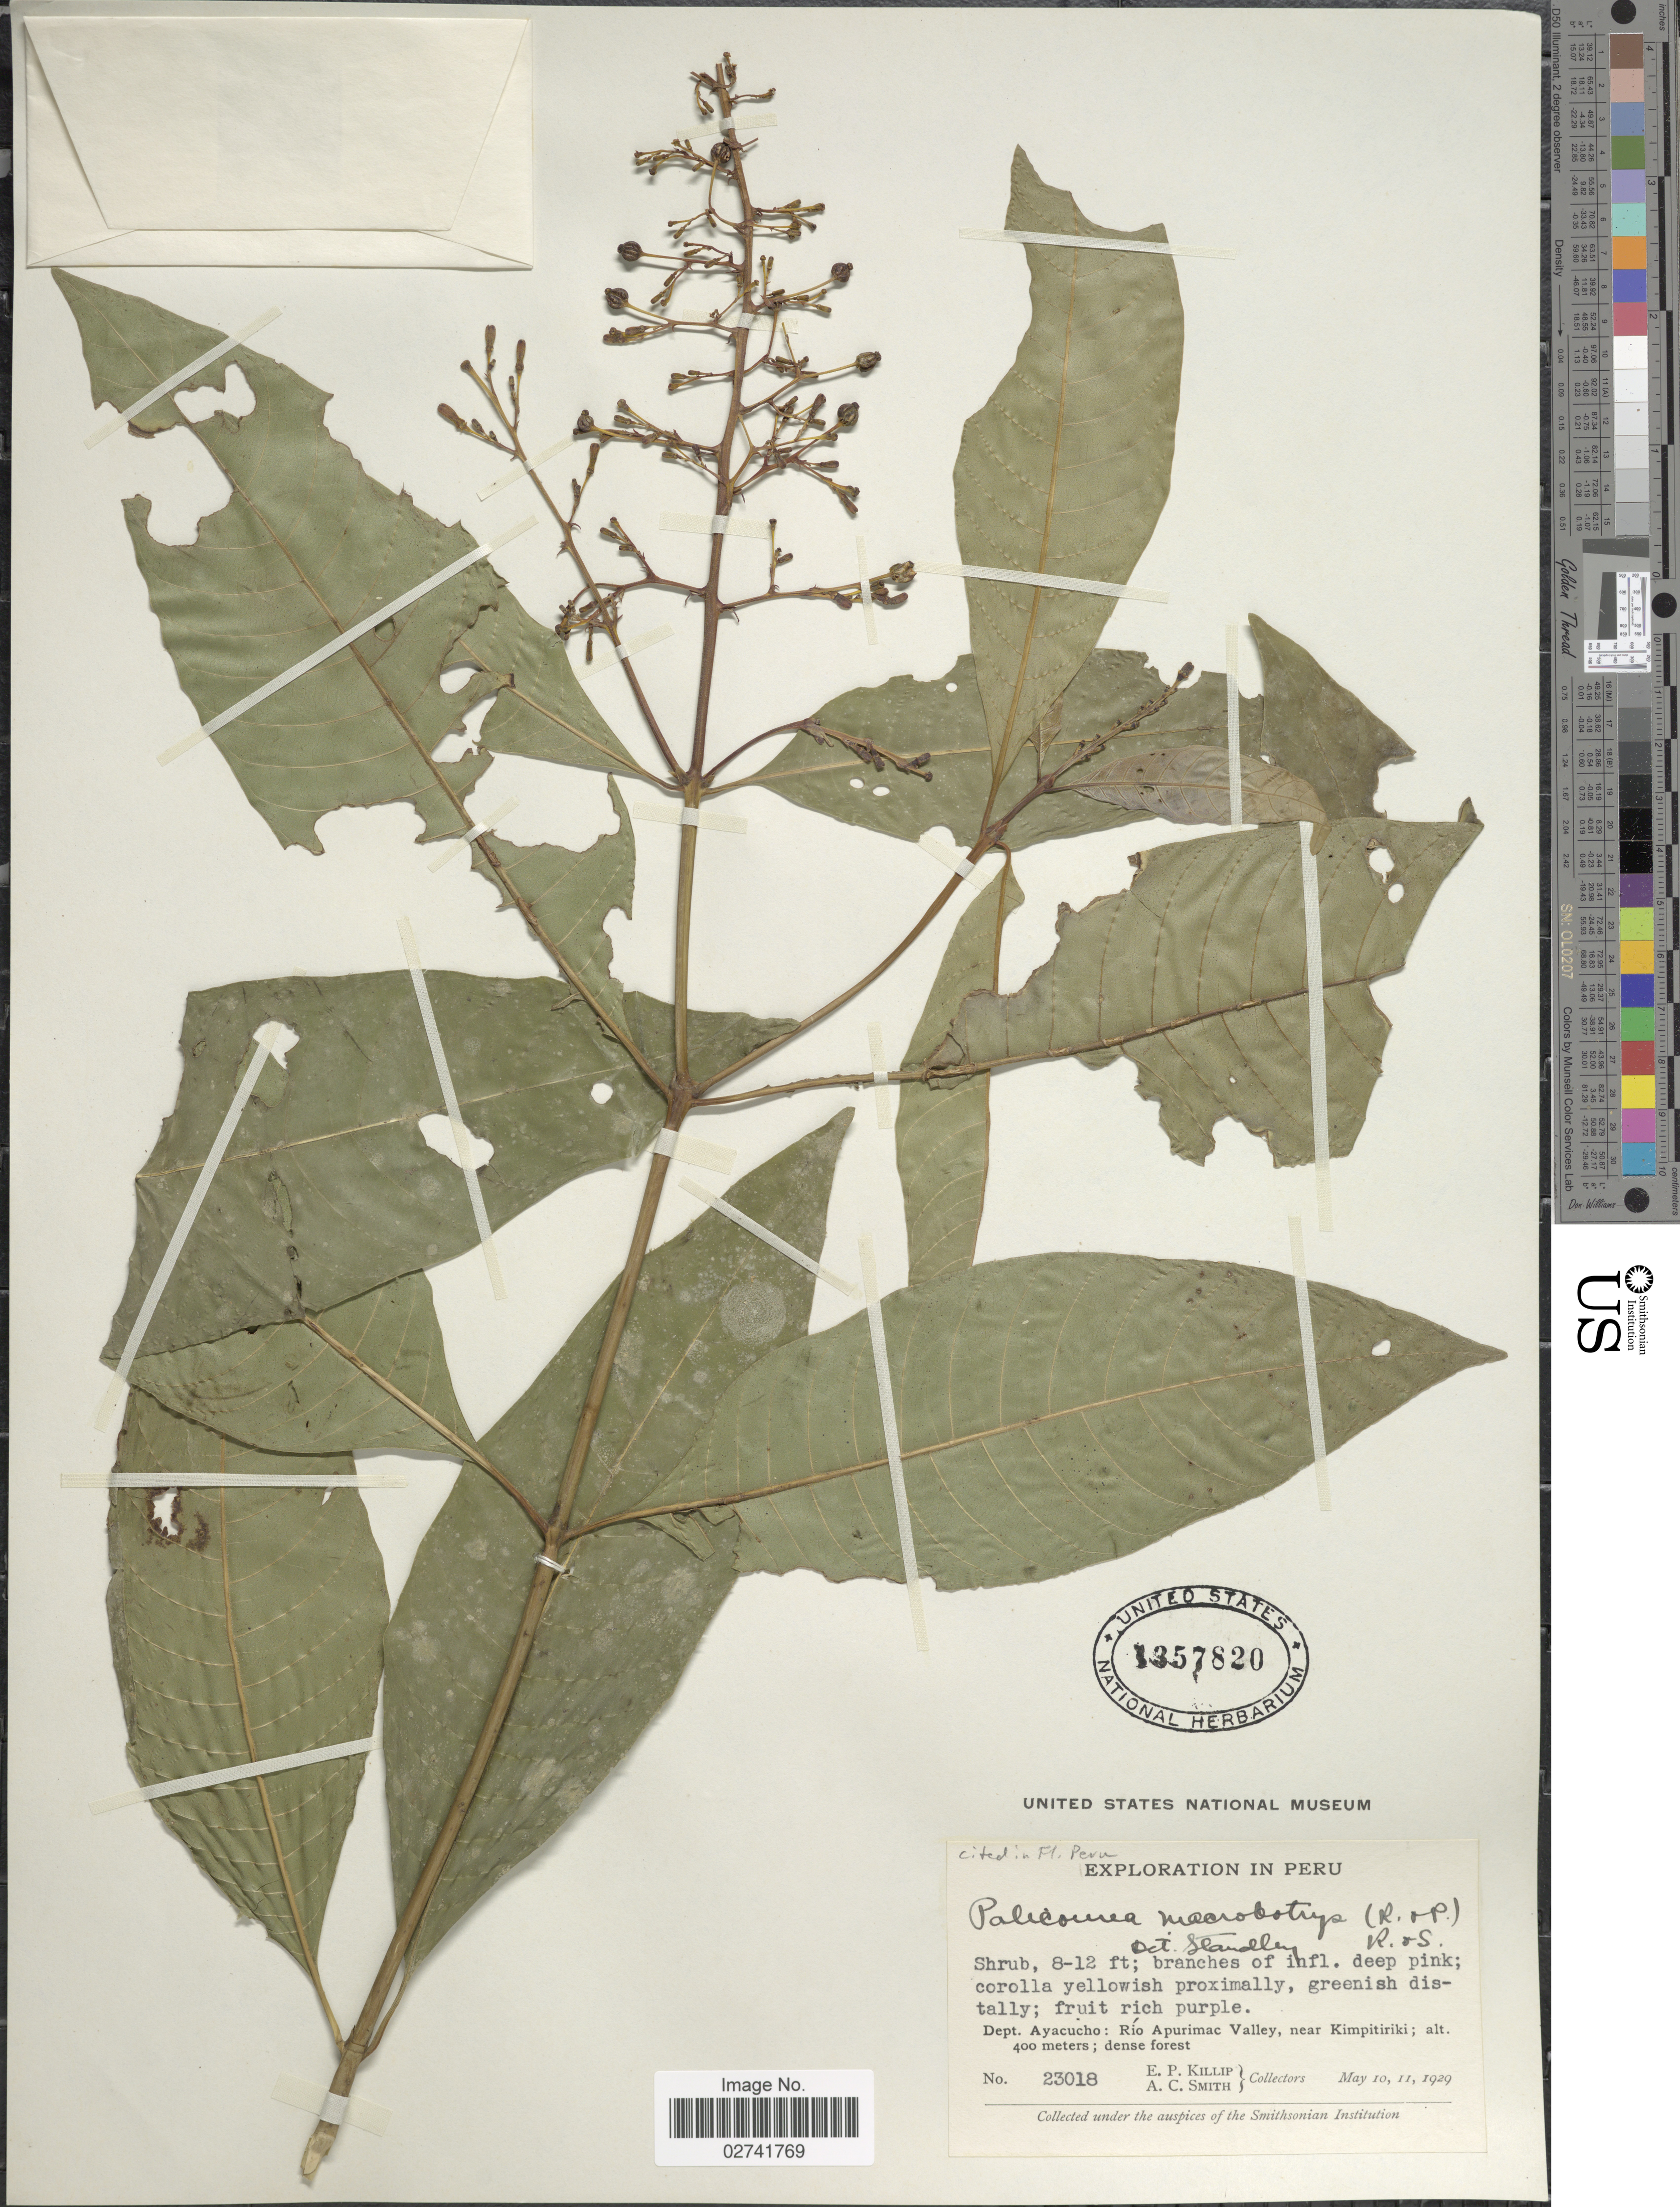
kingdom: Plantae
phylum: Tracheophyta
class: Magnoliopsida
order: Gentianales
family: Rubiaceae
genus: Palicourea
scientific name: Palicourea macrobotrys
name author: (Ruiz & Pav.) Schult.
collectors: E. P. Killip & A. C. Smith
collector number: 23018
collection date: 1929-05-10/1929-05-11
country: Peru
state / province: Ayacucho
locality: Dept. Ayacucho: Rio Apurimac Valley, near Kimpitiriki.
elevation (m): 400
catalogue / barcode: US 1357820